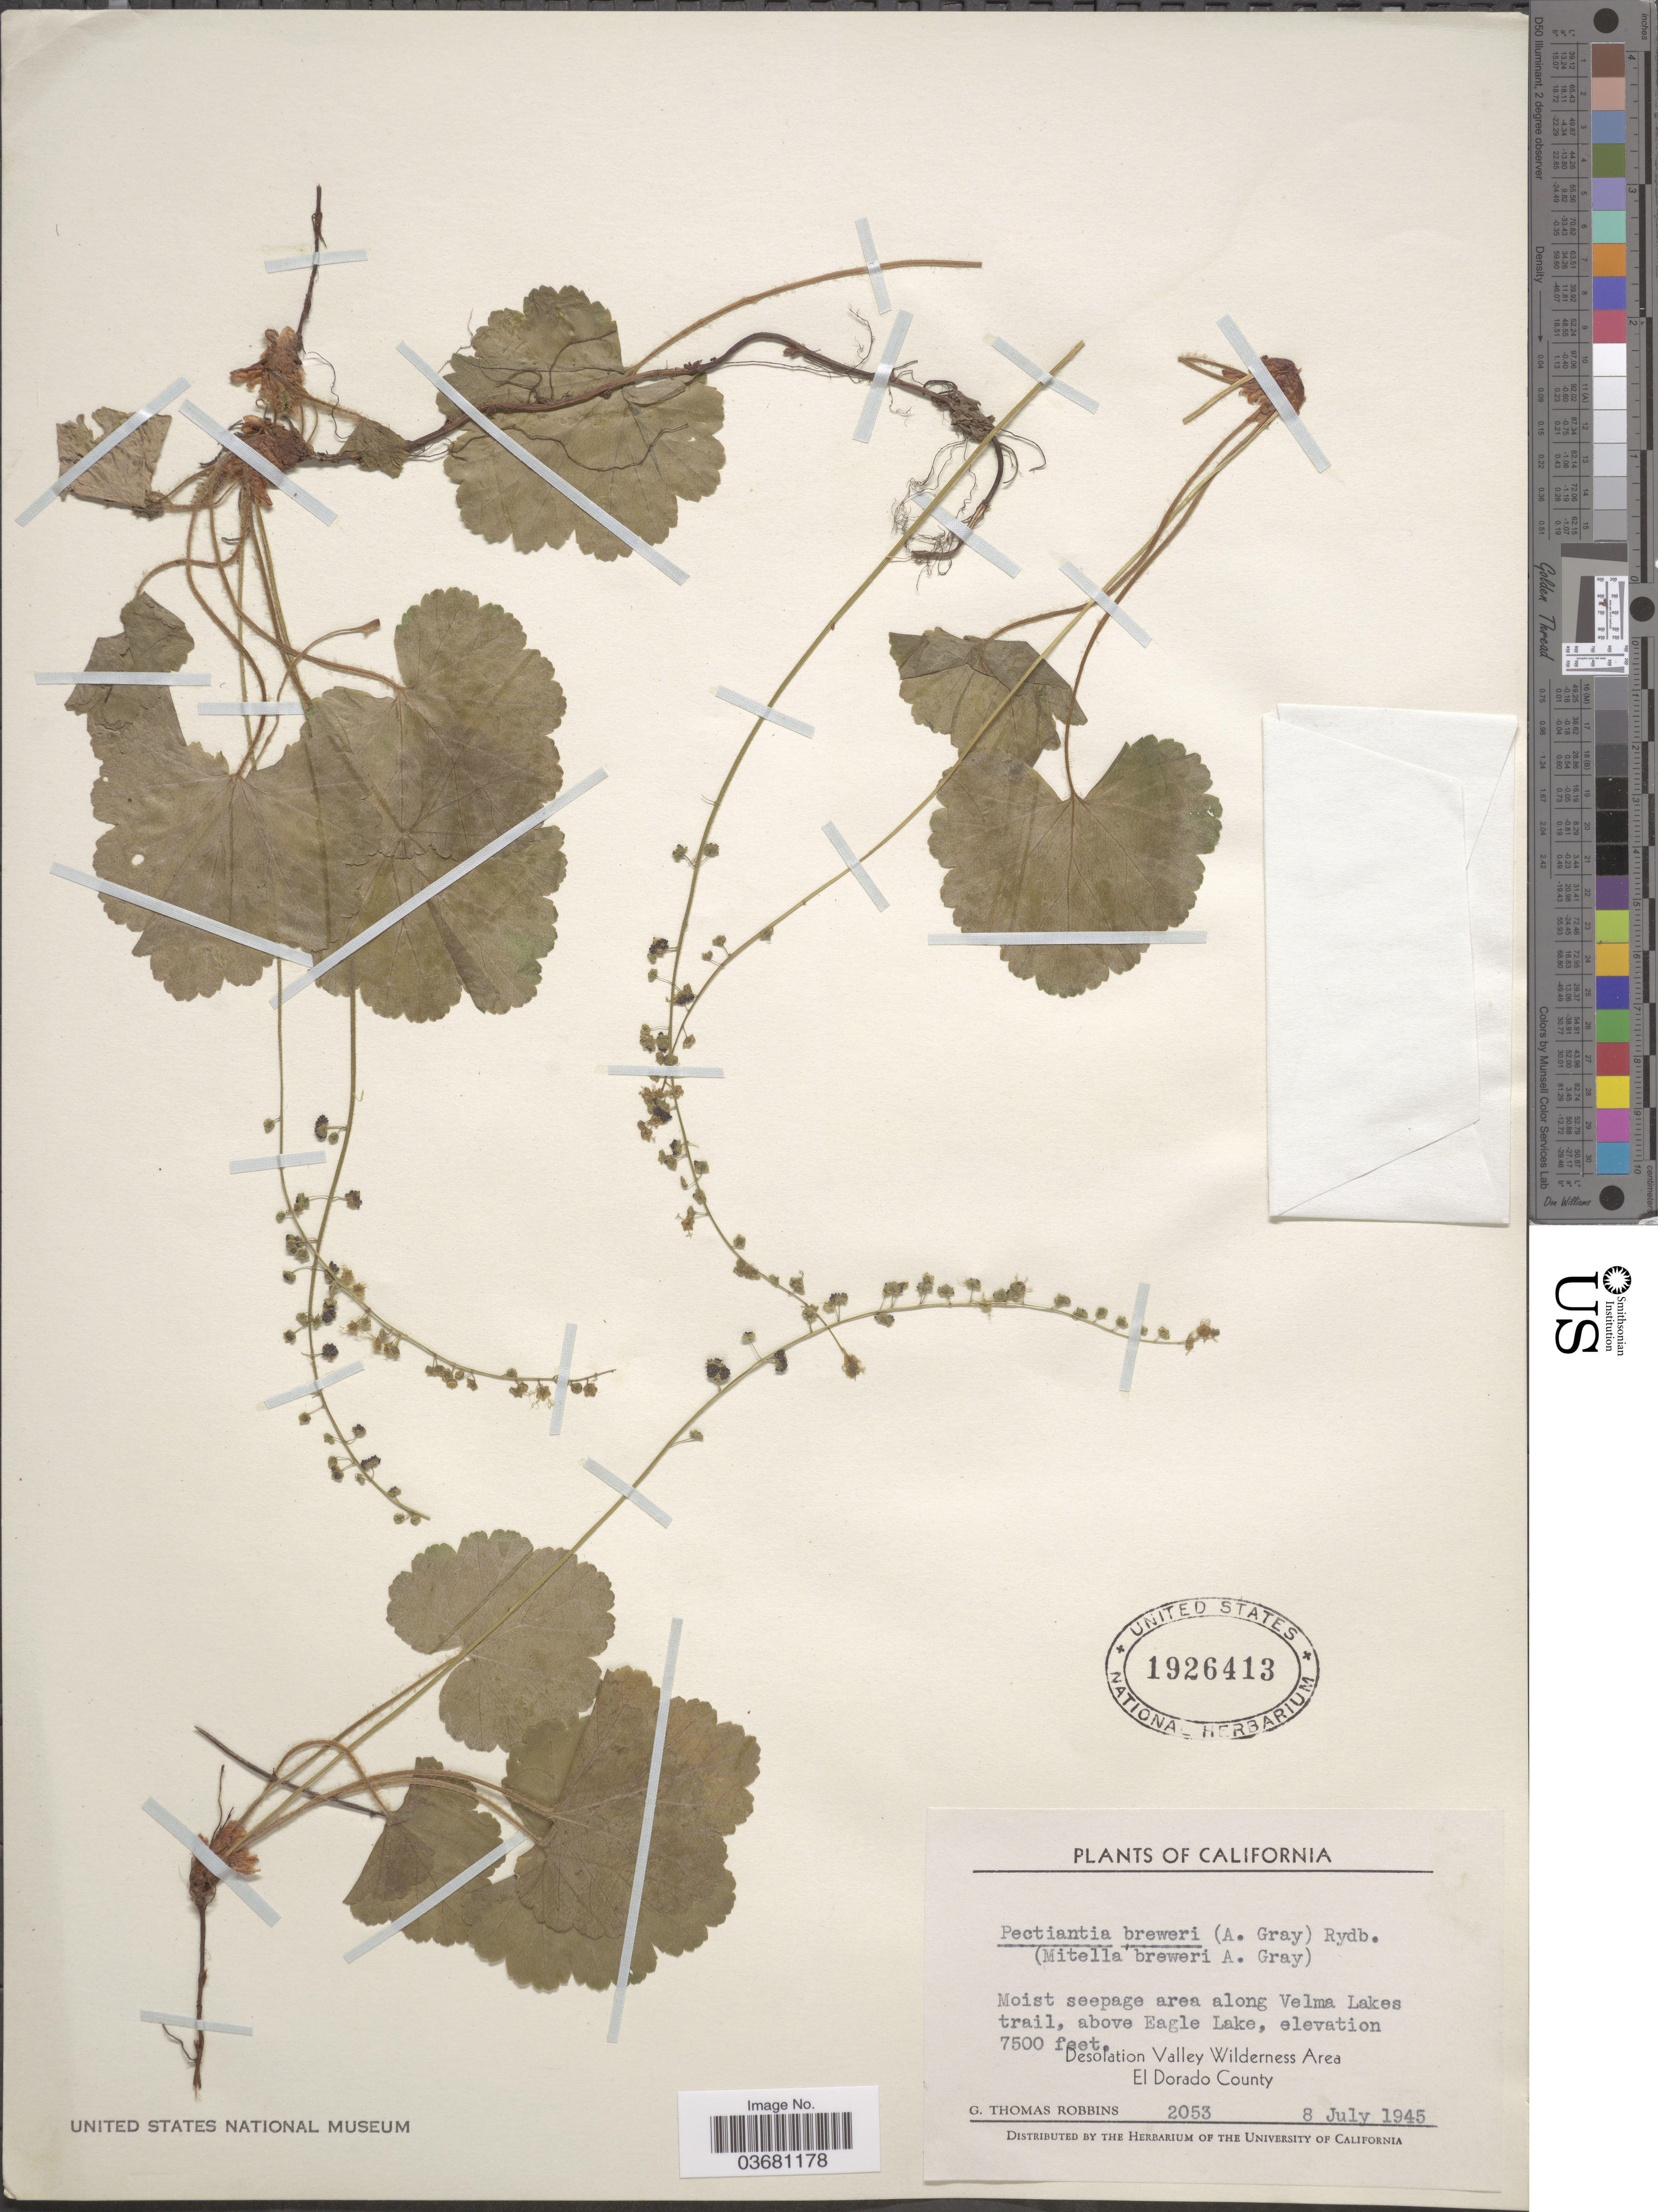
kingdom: Plantae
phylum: Tracheophyta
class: Magnoliopsida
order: Saxifragales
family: Saxifragaceae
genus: Mitella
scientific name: Mitella breweri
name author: A. Gray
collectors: G. T. Robbins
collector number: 2053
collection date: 1945-07-08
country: United States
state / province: California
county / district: El Dorado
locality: Moist seepage area along Velma Lakes trail, above Eagle Lake. Desolation Valley Wilderness Area. El Dorado County.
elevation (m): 2286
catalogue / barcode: US 1926413